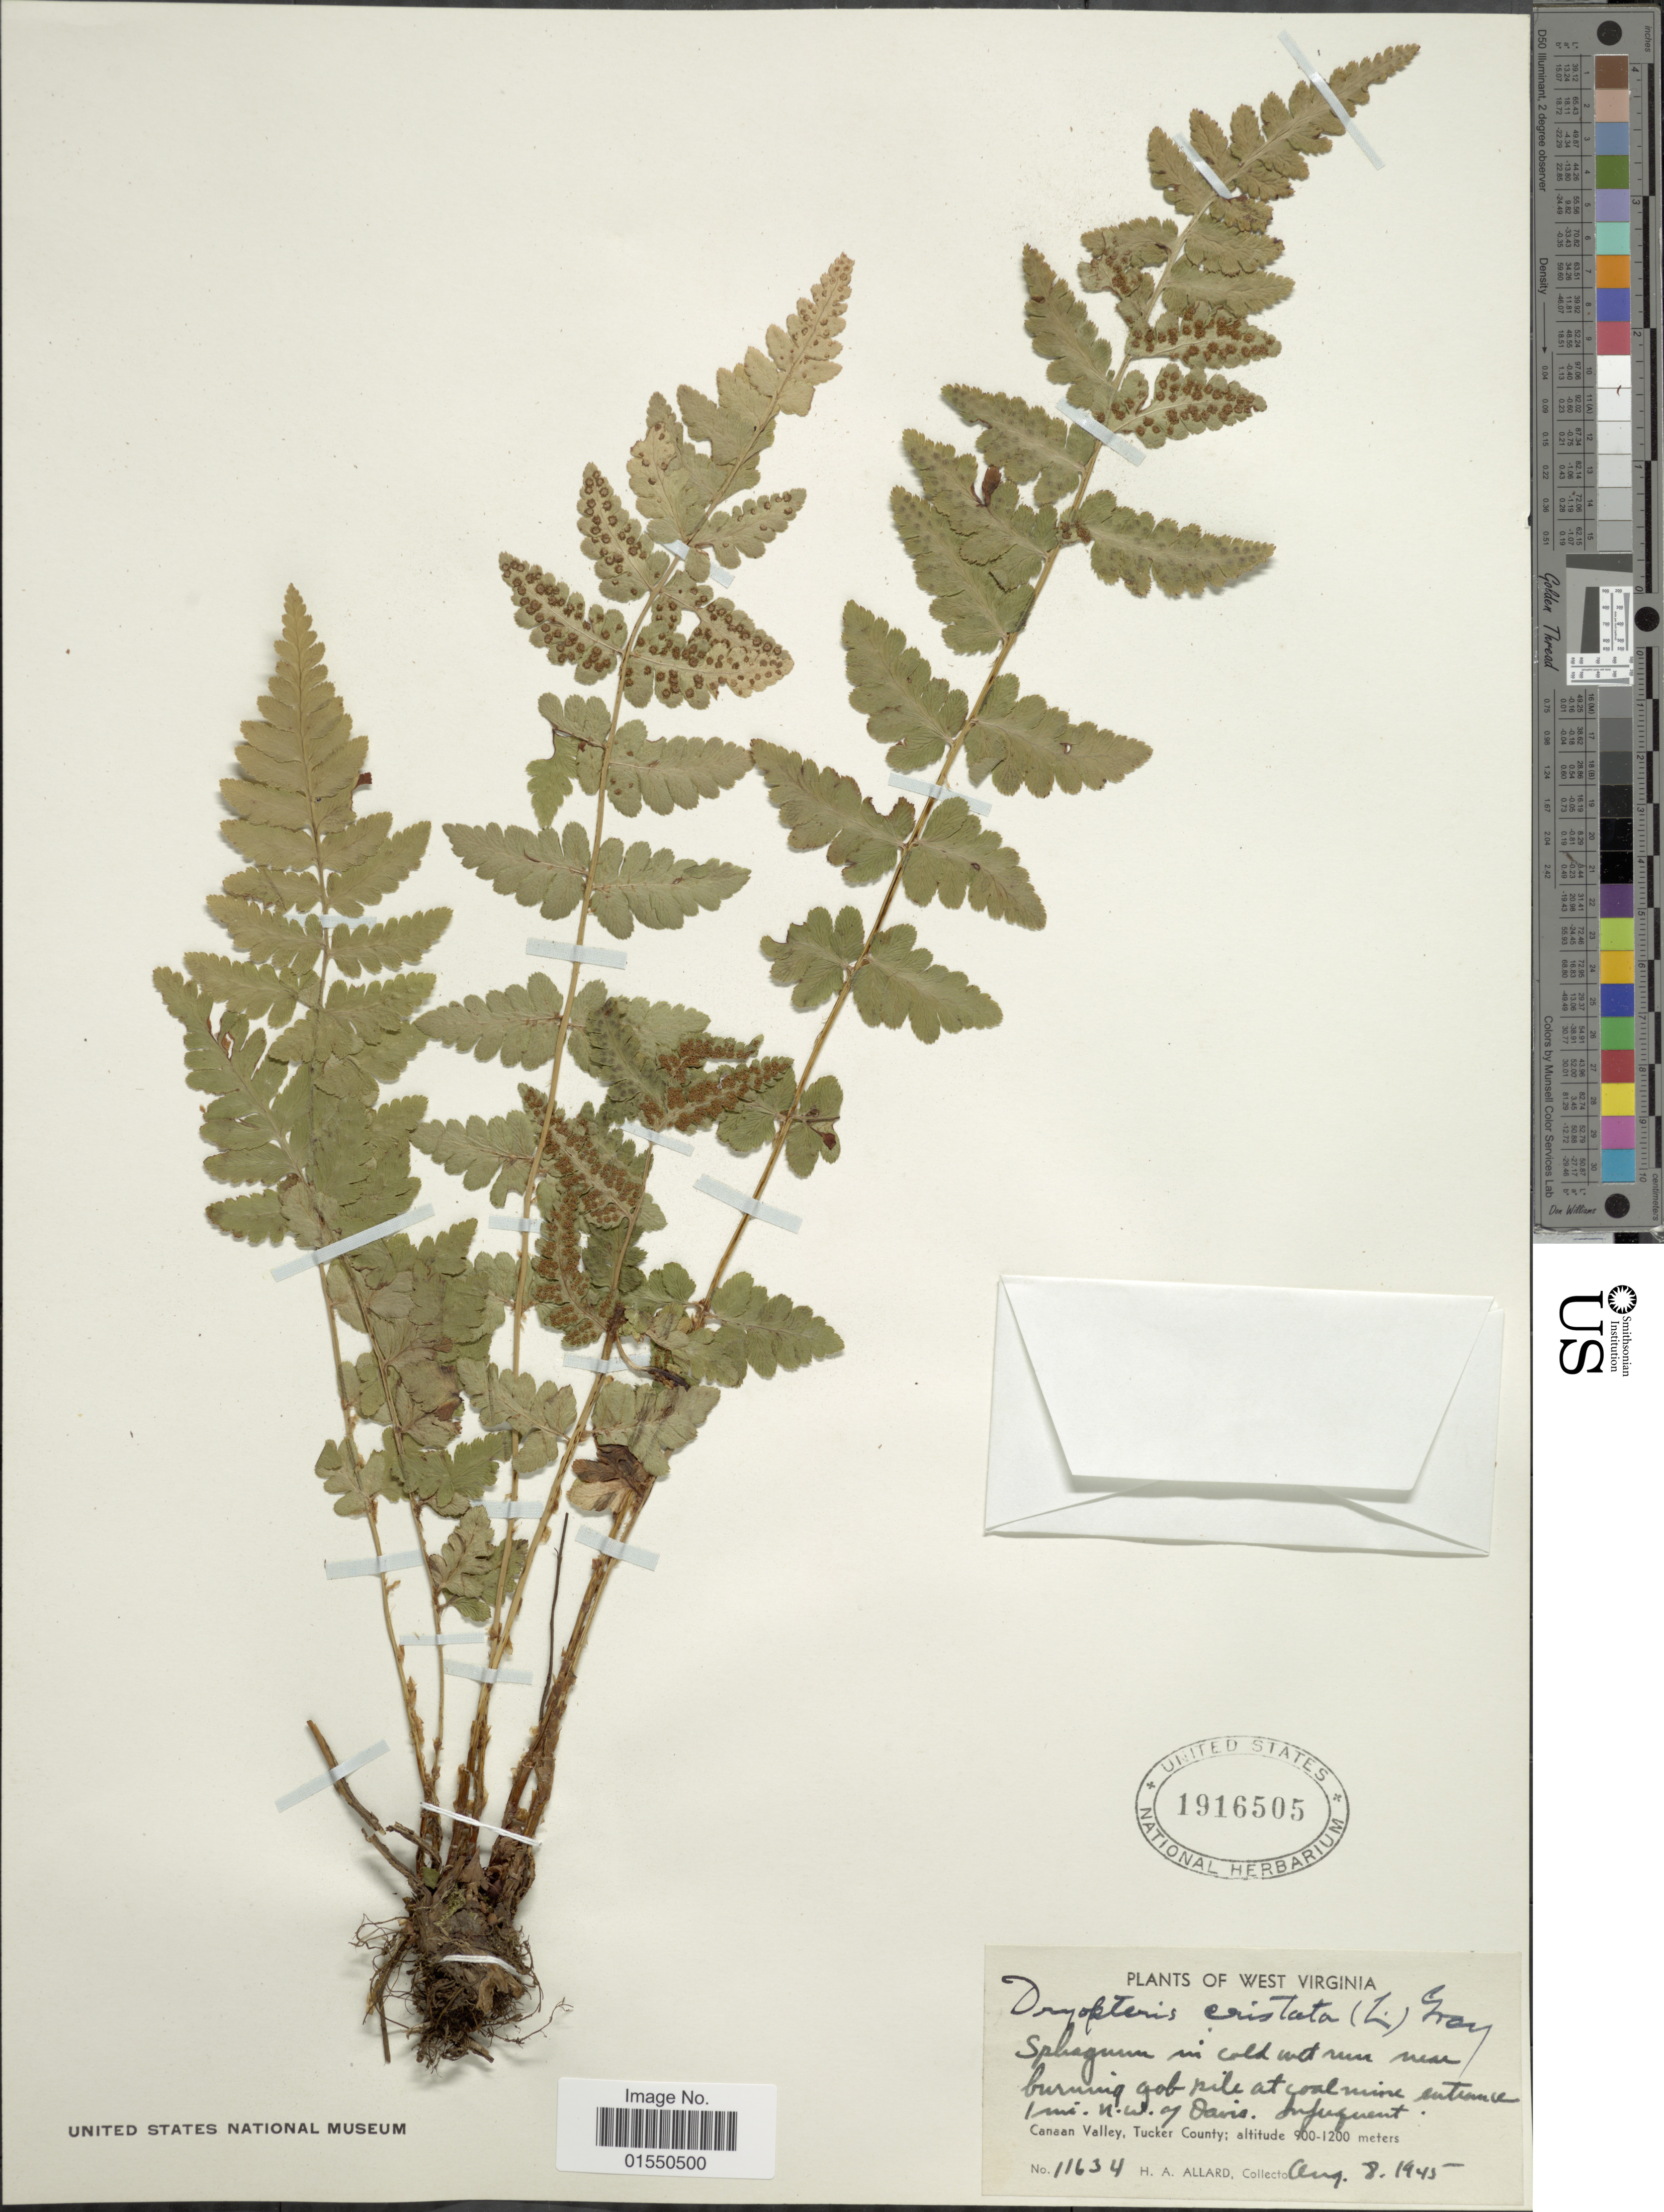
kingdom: Plantae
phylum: Tracheophyta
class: Polypodiopsida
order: Polypodiales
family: Dryopteridaceae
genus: Dryopteris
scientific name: Dryopteris cristata var. spinulosa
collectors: H. A. Allard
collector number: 11634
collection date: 1945-08-08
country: United States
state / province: West Virginia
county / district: Tucker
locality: Sphagnum in cold wet run near burning gob pile at coal mine entrance, 1 mi. N. W. of Davis. Infrequent. Canaan Valley, Tucker County.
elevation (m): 900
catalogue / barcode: US 1916505